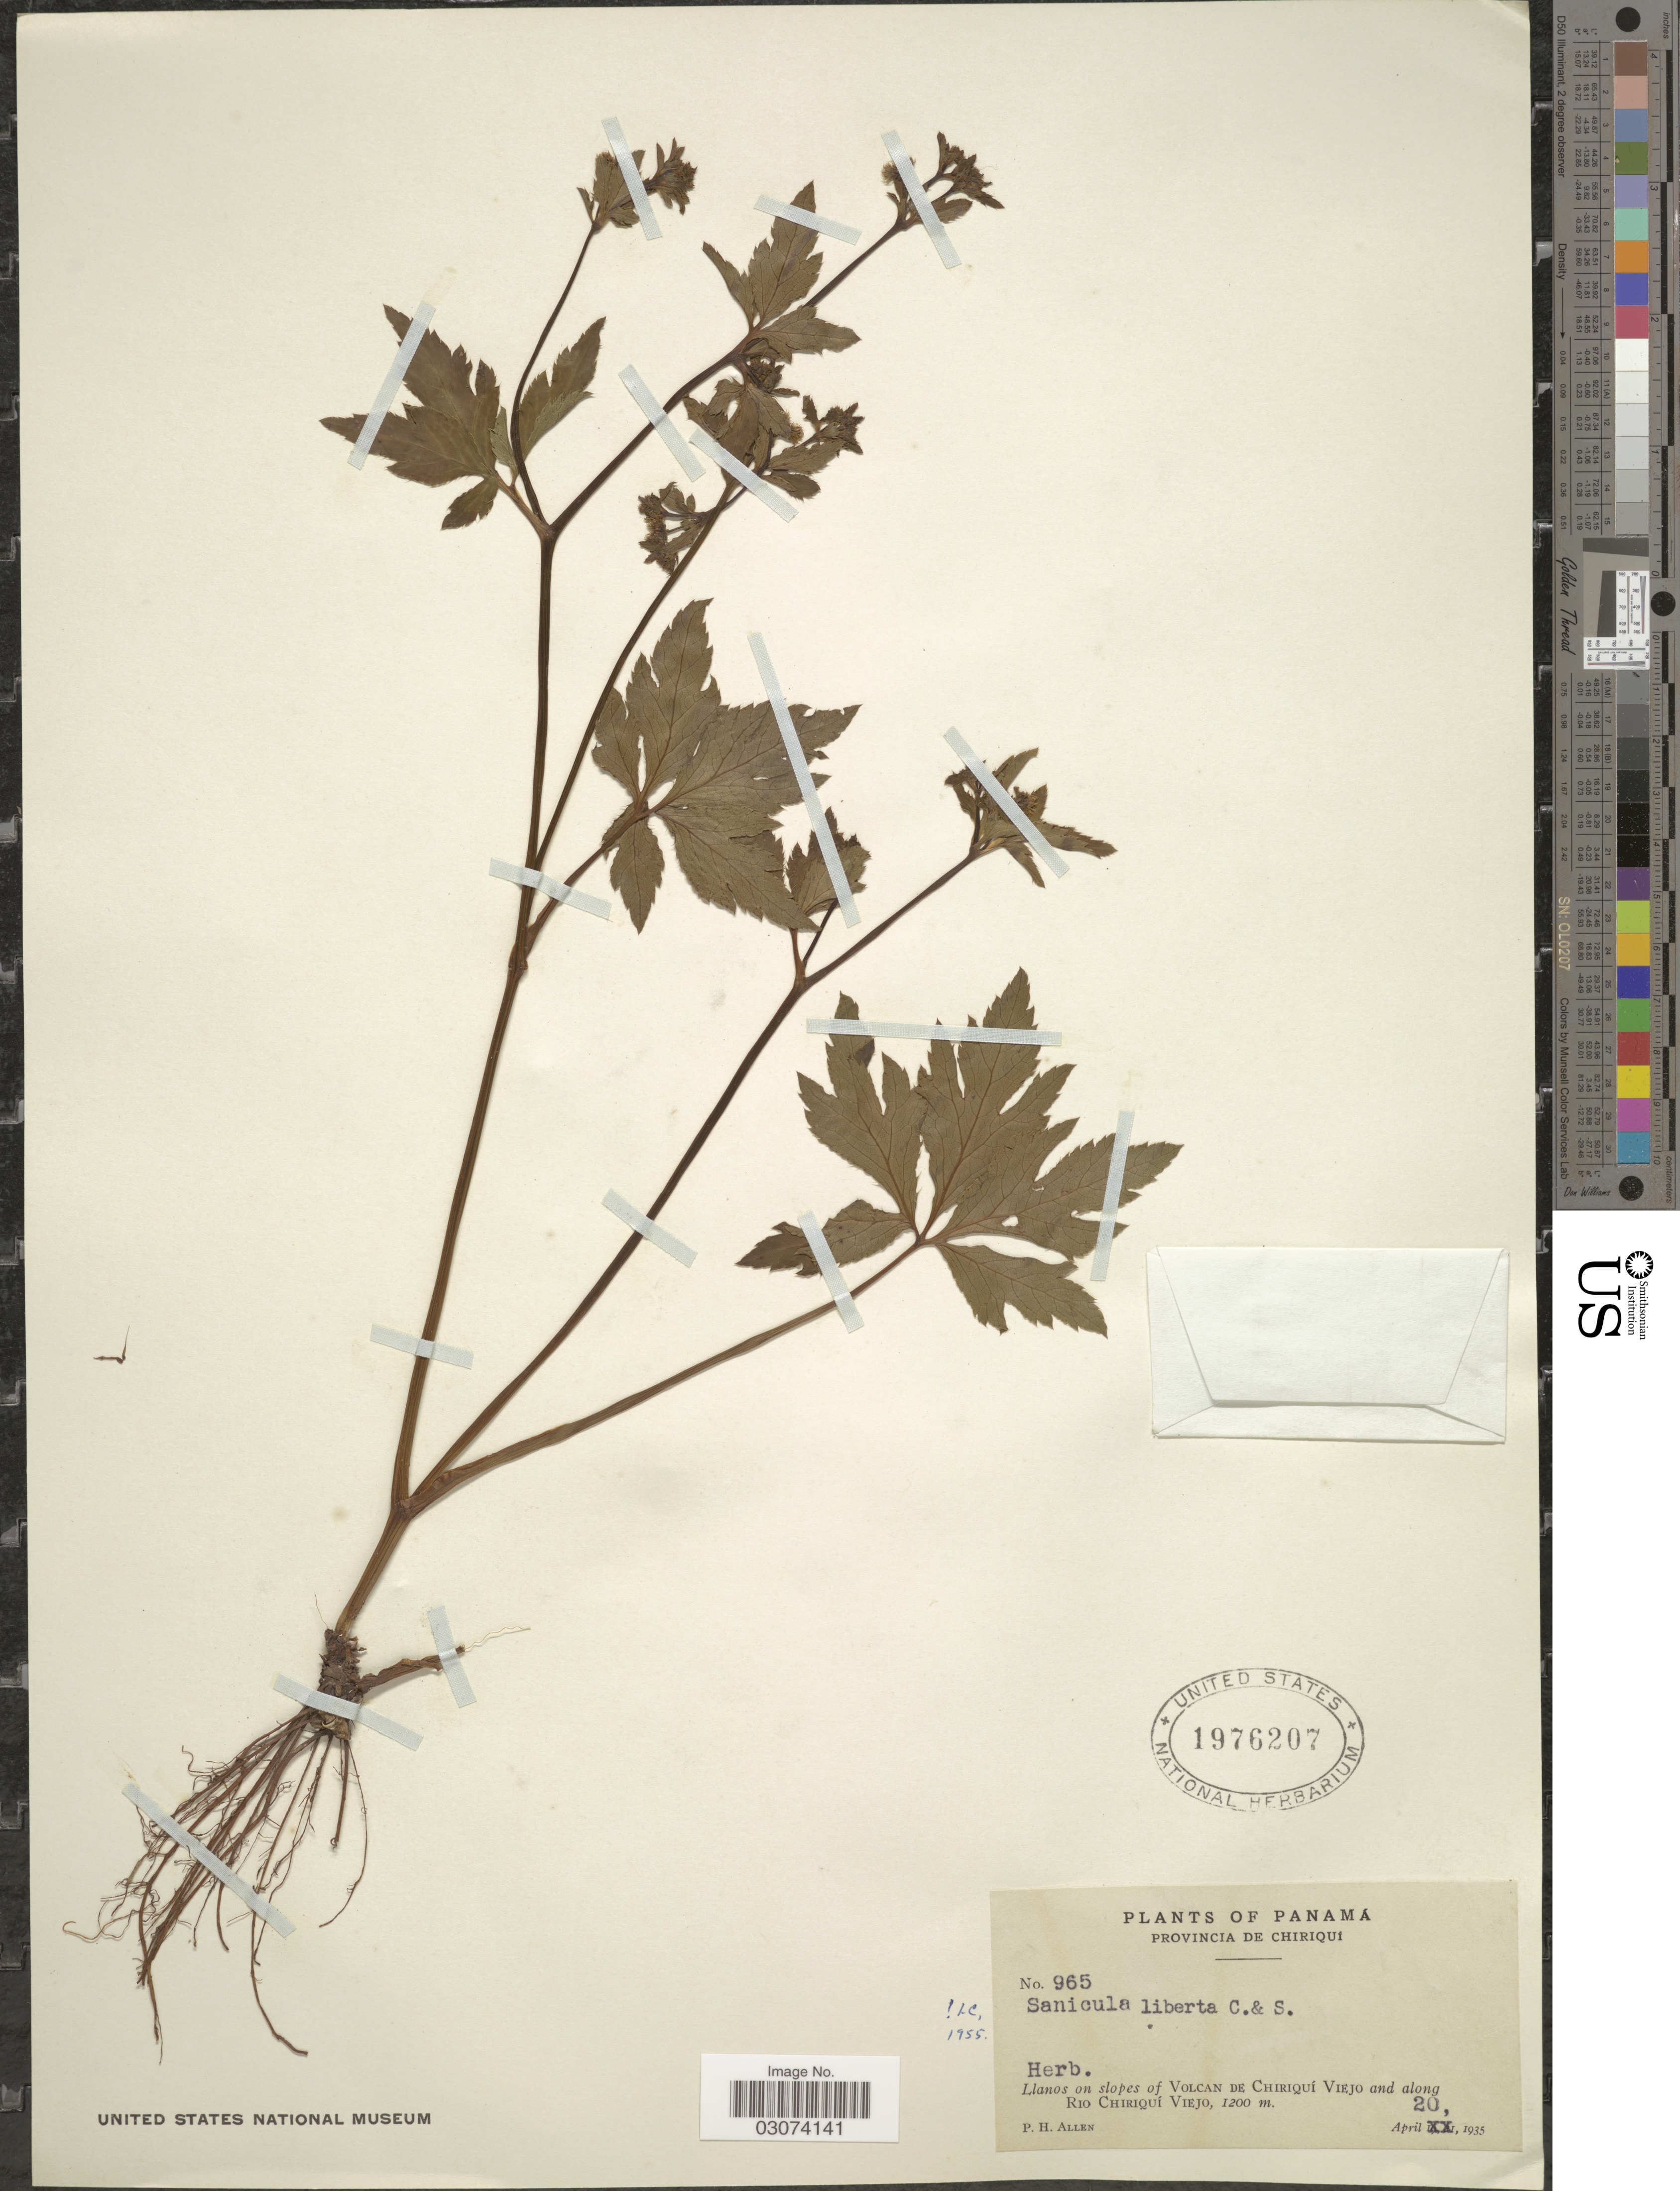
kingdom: Plantae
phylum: Tracheophyta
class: Magnoliopsida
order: Apiales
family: Apiaceae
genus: Sanicula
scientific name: Sanicula liberta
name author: Cham. & Schltdl.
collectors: P. H. Allen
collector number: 965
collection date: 1935-04-20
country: Panama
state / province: Chiriqui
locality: Llanos on slopes of Volcan de Chiriquí Viejo and along Rio Chiriquí Viejo.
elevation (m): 1200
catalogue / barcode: US 1976207